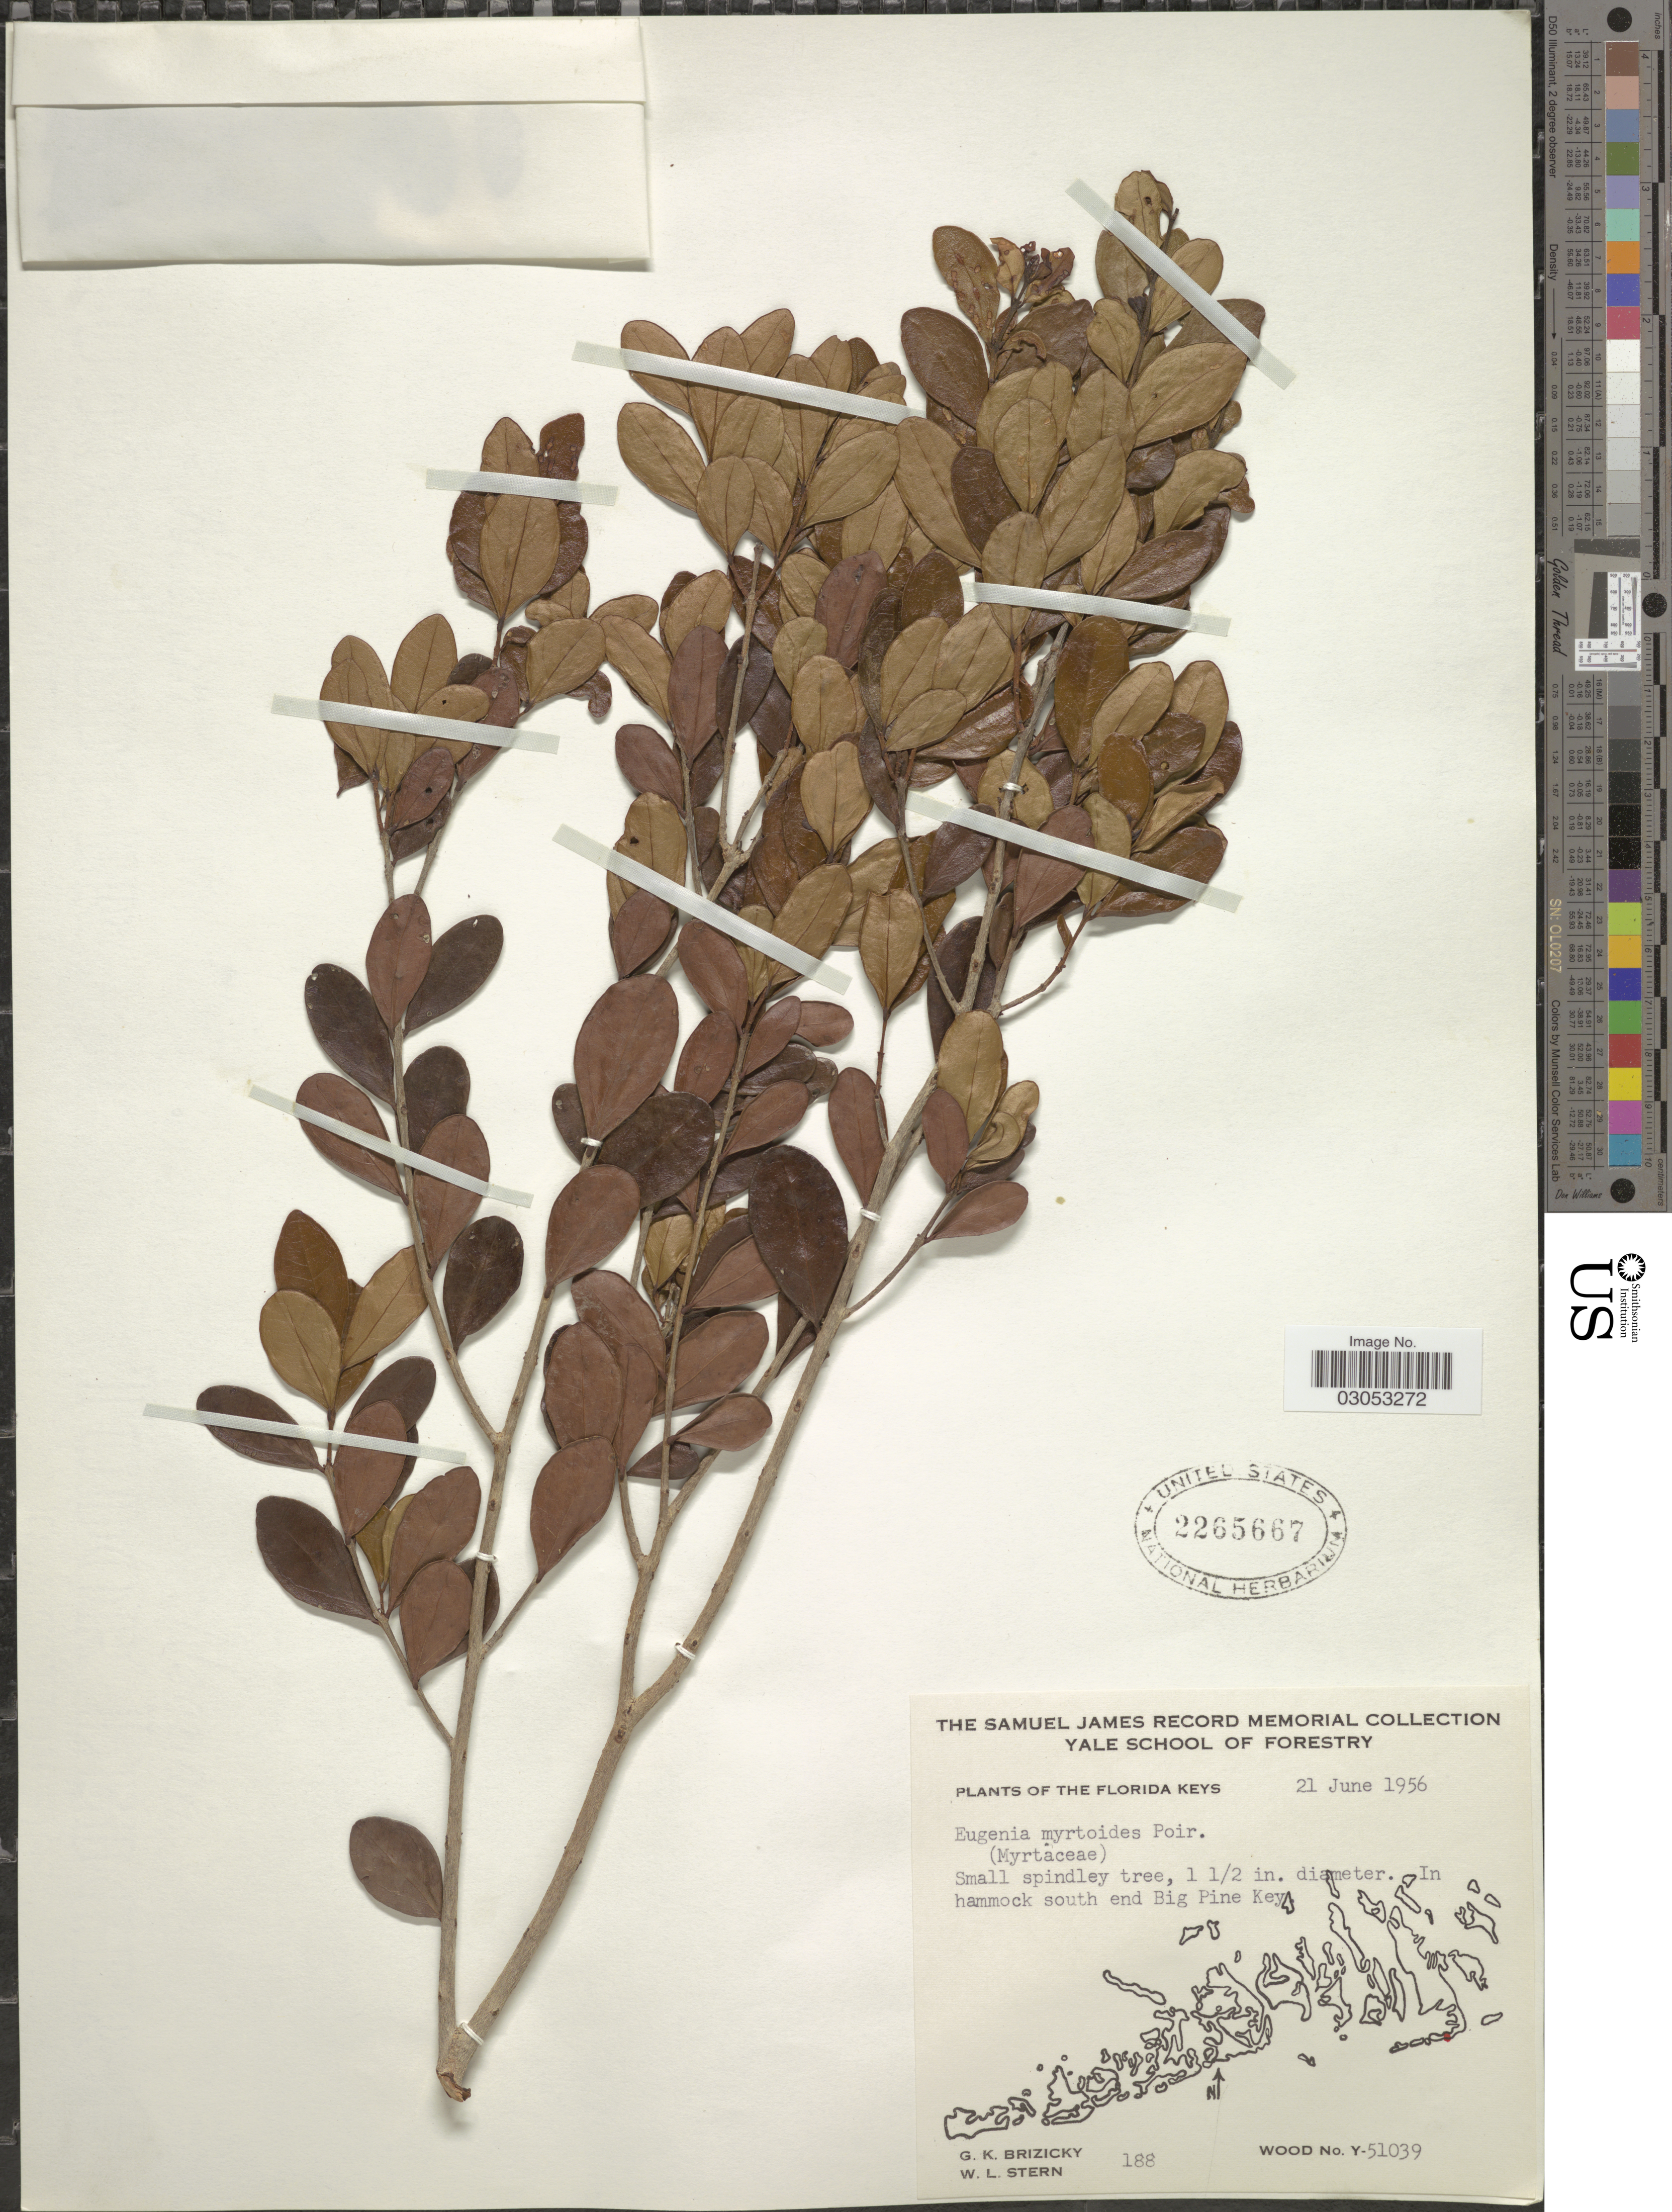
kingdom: Plantae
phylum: Tracheophyta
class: Magnoliopsida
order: Myrtales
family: Myrtaceae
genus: Eugenia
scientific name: Eugenia foetida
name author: Pers.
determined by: Strong, Mark T., (BOT), Smithsonian Institution - National Museum of Natural History (UNITED STATES)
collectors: G. K. Brizicky & W. L. Stern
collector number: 188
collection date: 1956-06-21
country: United States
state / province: Florida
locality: The Florida Keys, In hammock south end Big Pine Key.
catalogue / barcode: US 2265667